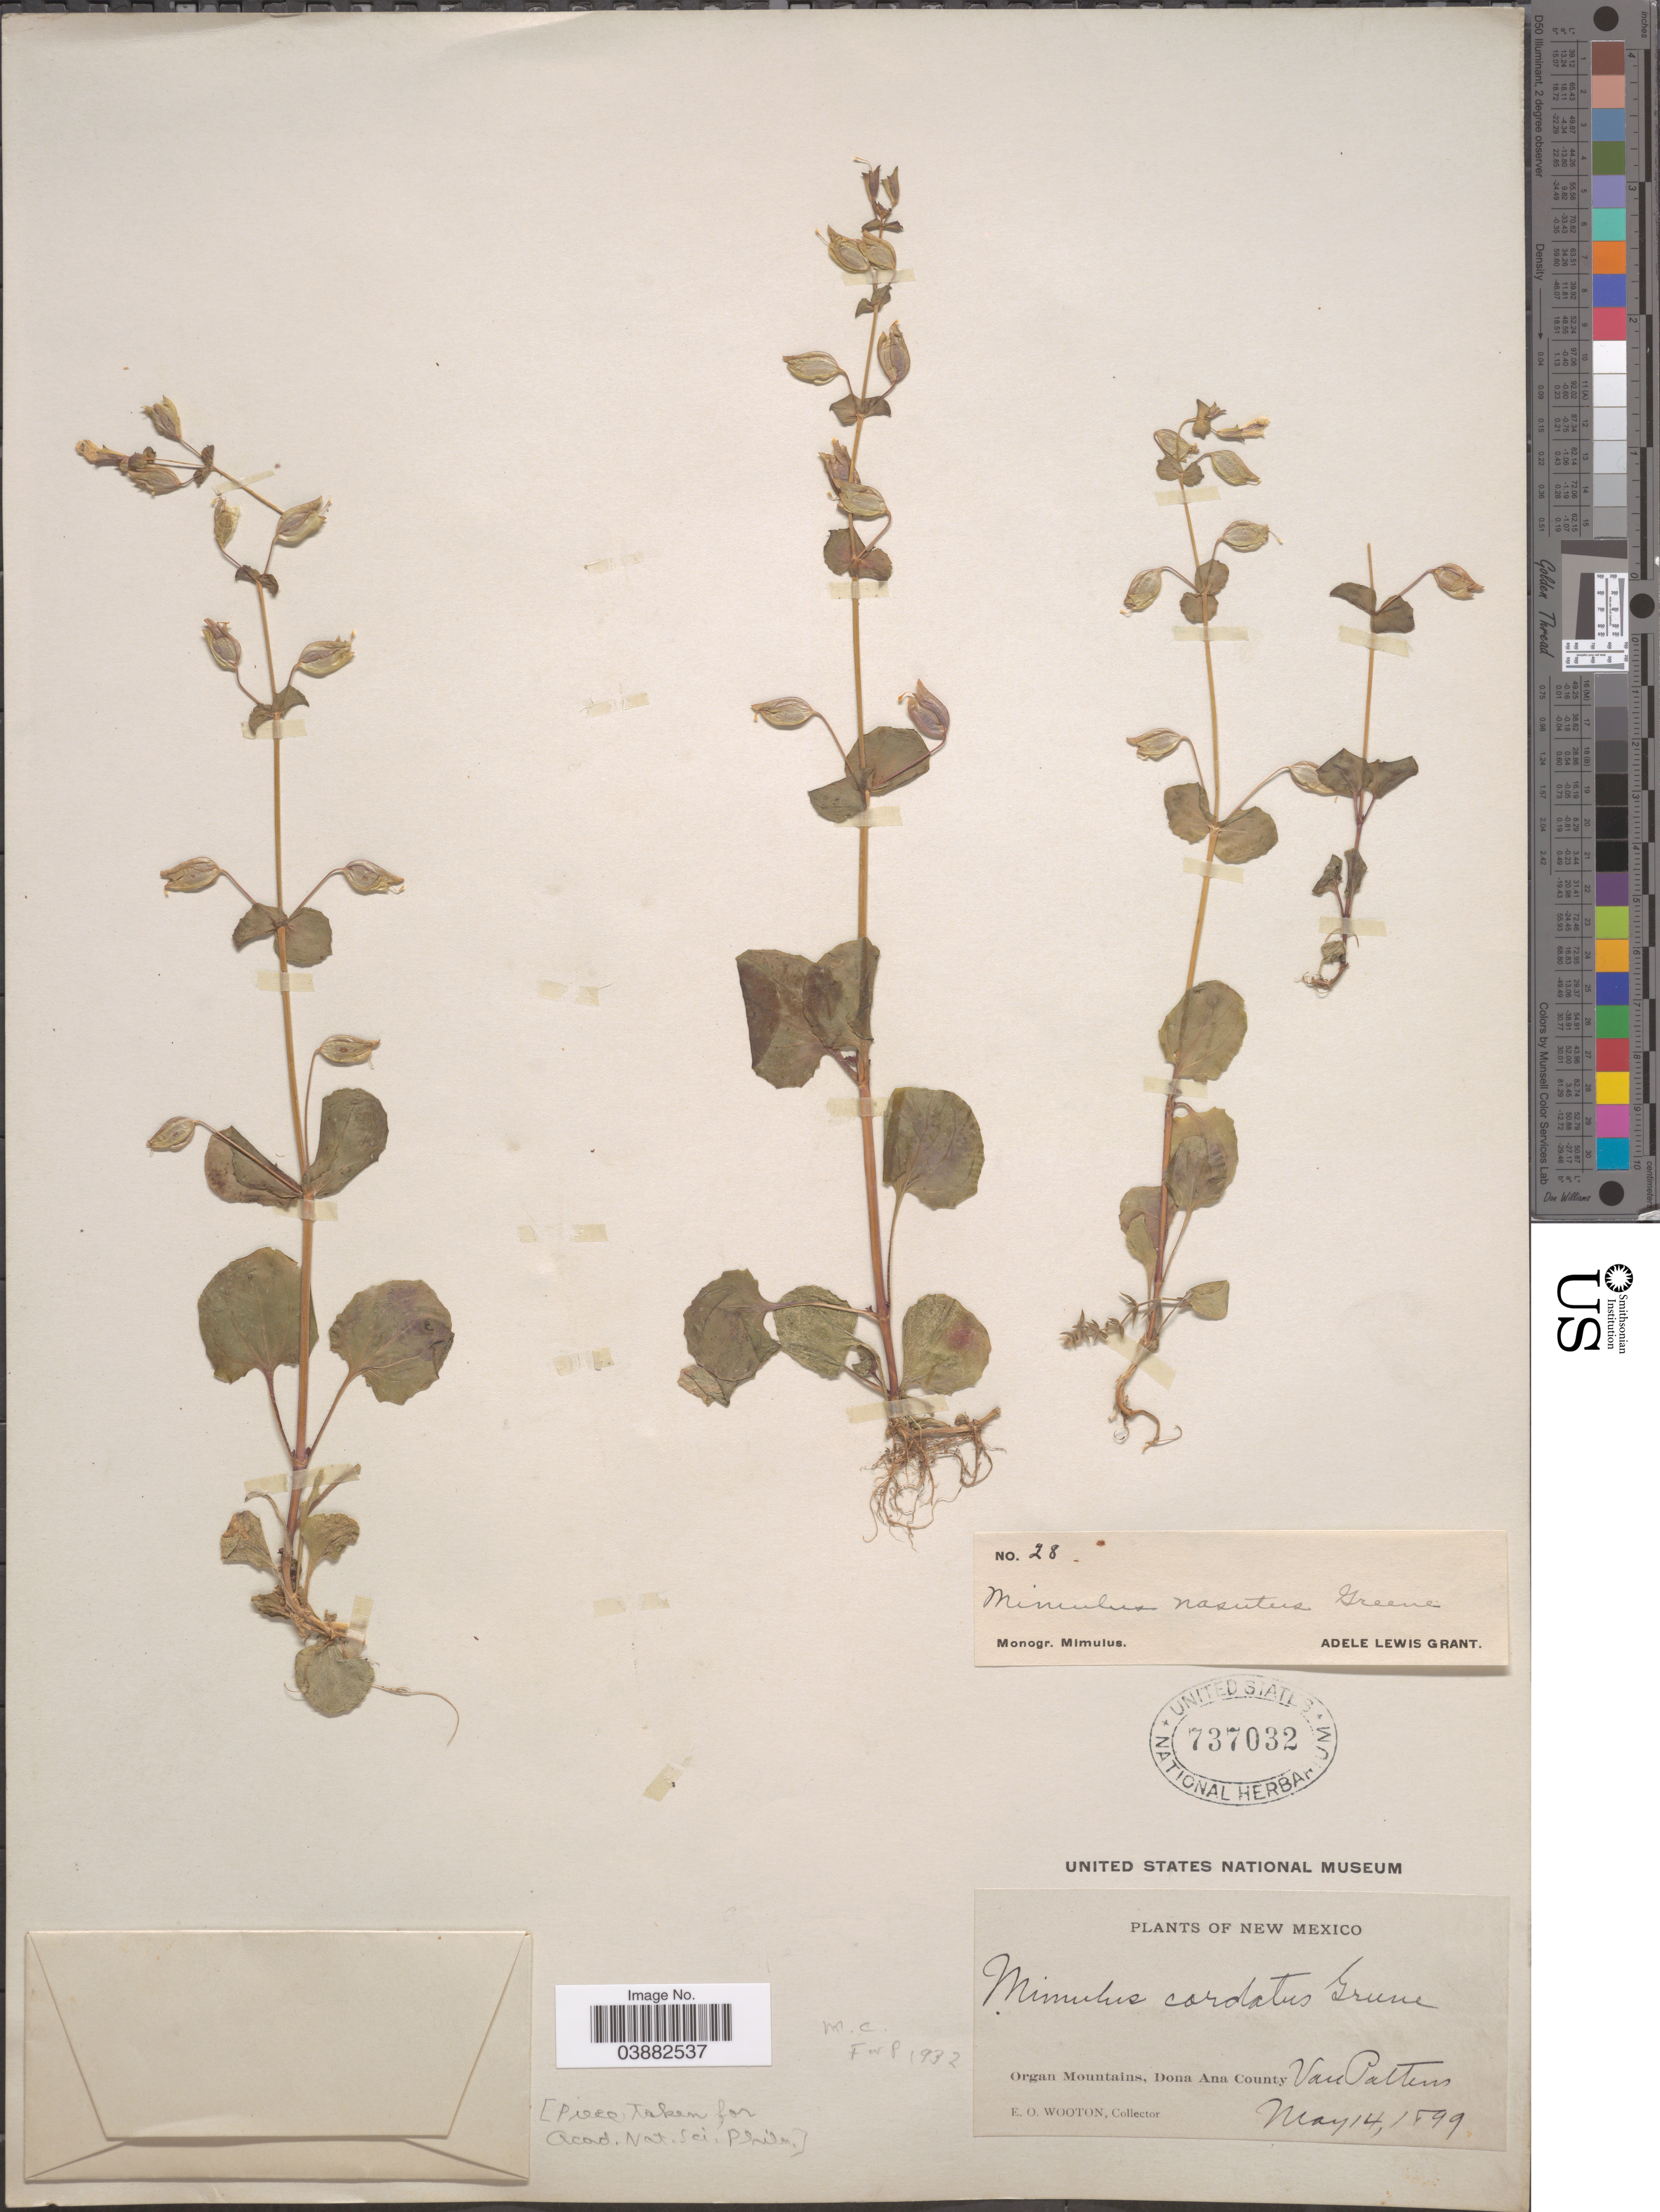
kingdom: Plantae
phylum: Tracheophyta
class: Magnoliopsida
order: Lamiales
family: Phrymaceae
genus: Mimulus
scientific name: Mimulus nasutus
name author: Greene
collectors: E. O. Wooton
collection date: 1899-05-14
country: United States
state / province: New Mexico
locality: Organ Mountains, Dona Ana County. Van Pattens.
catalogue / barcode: US 737032